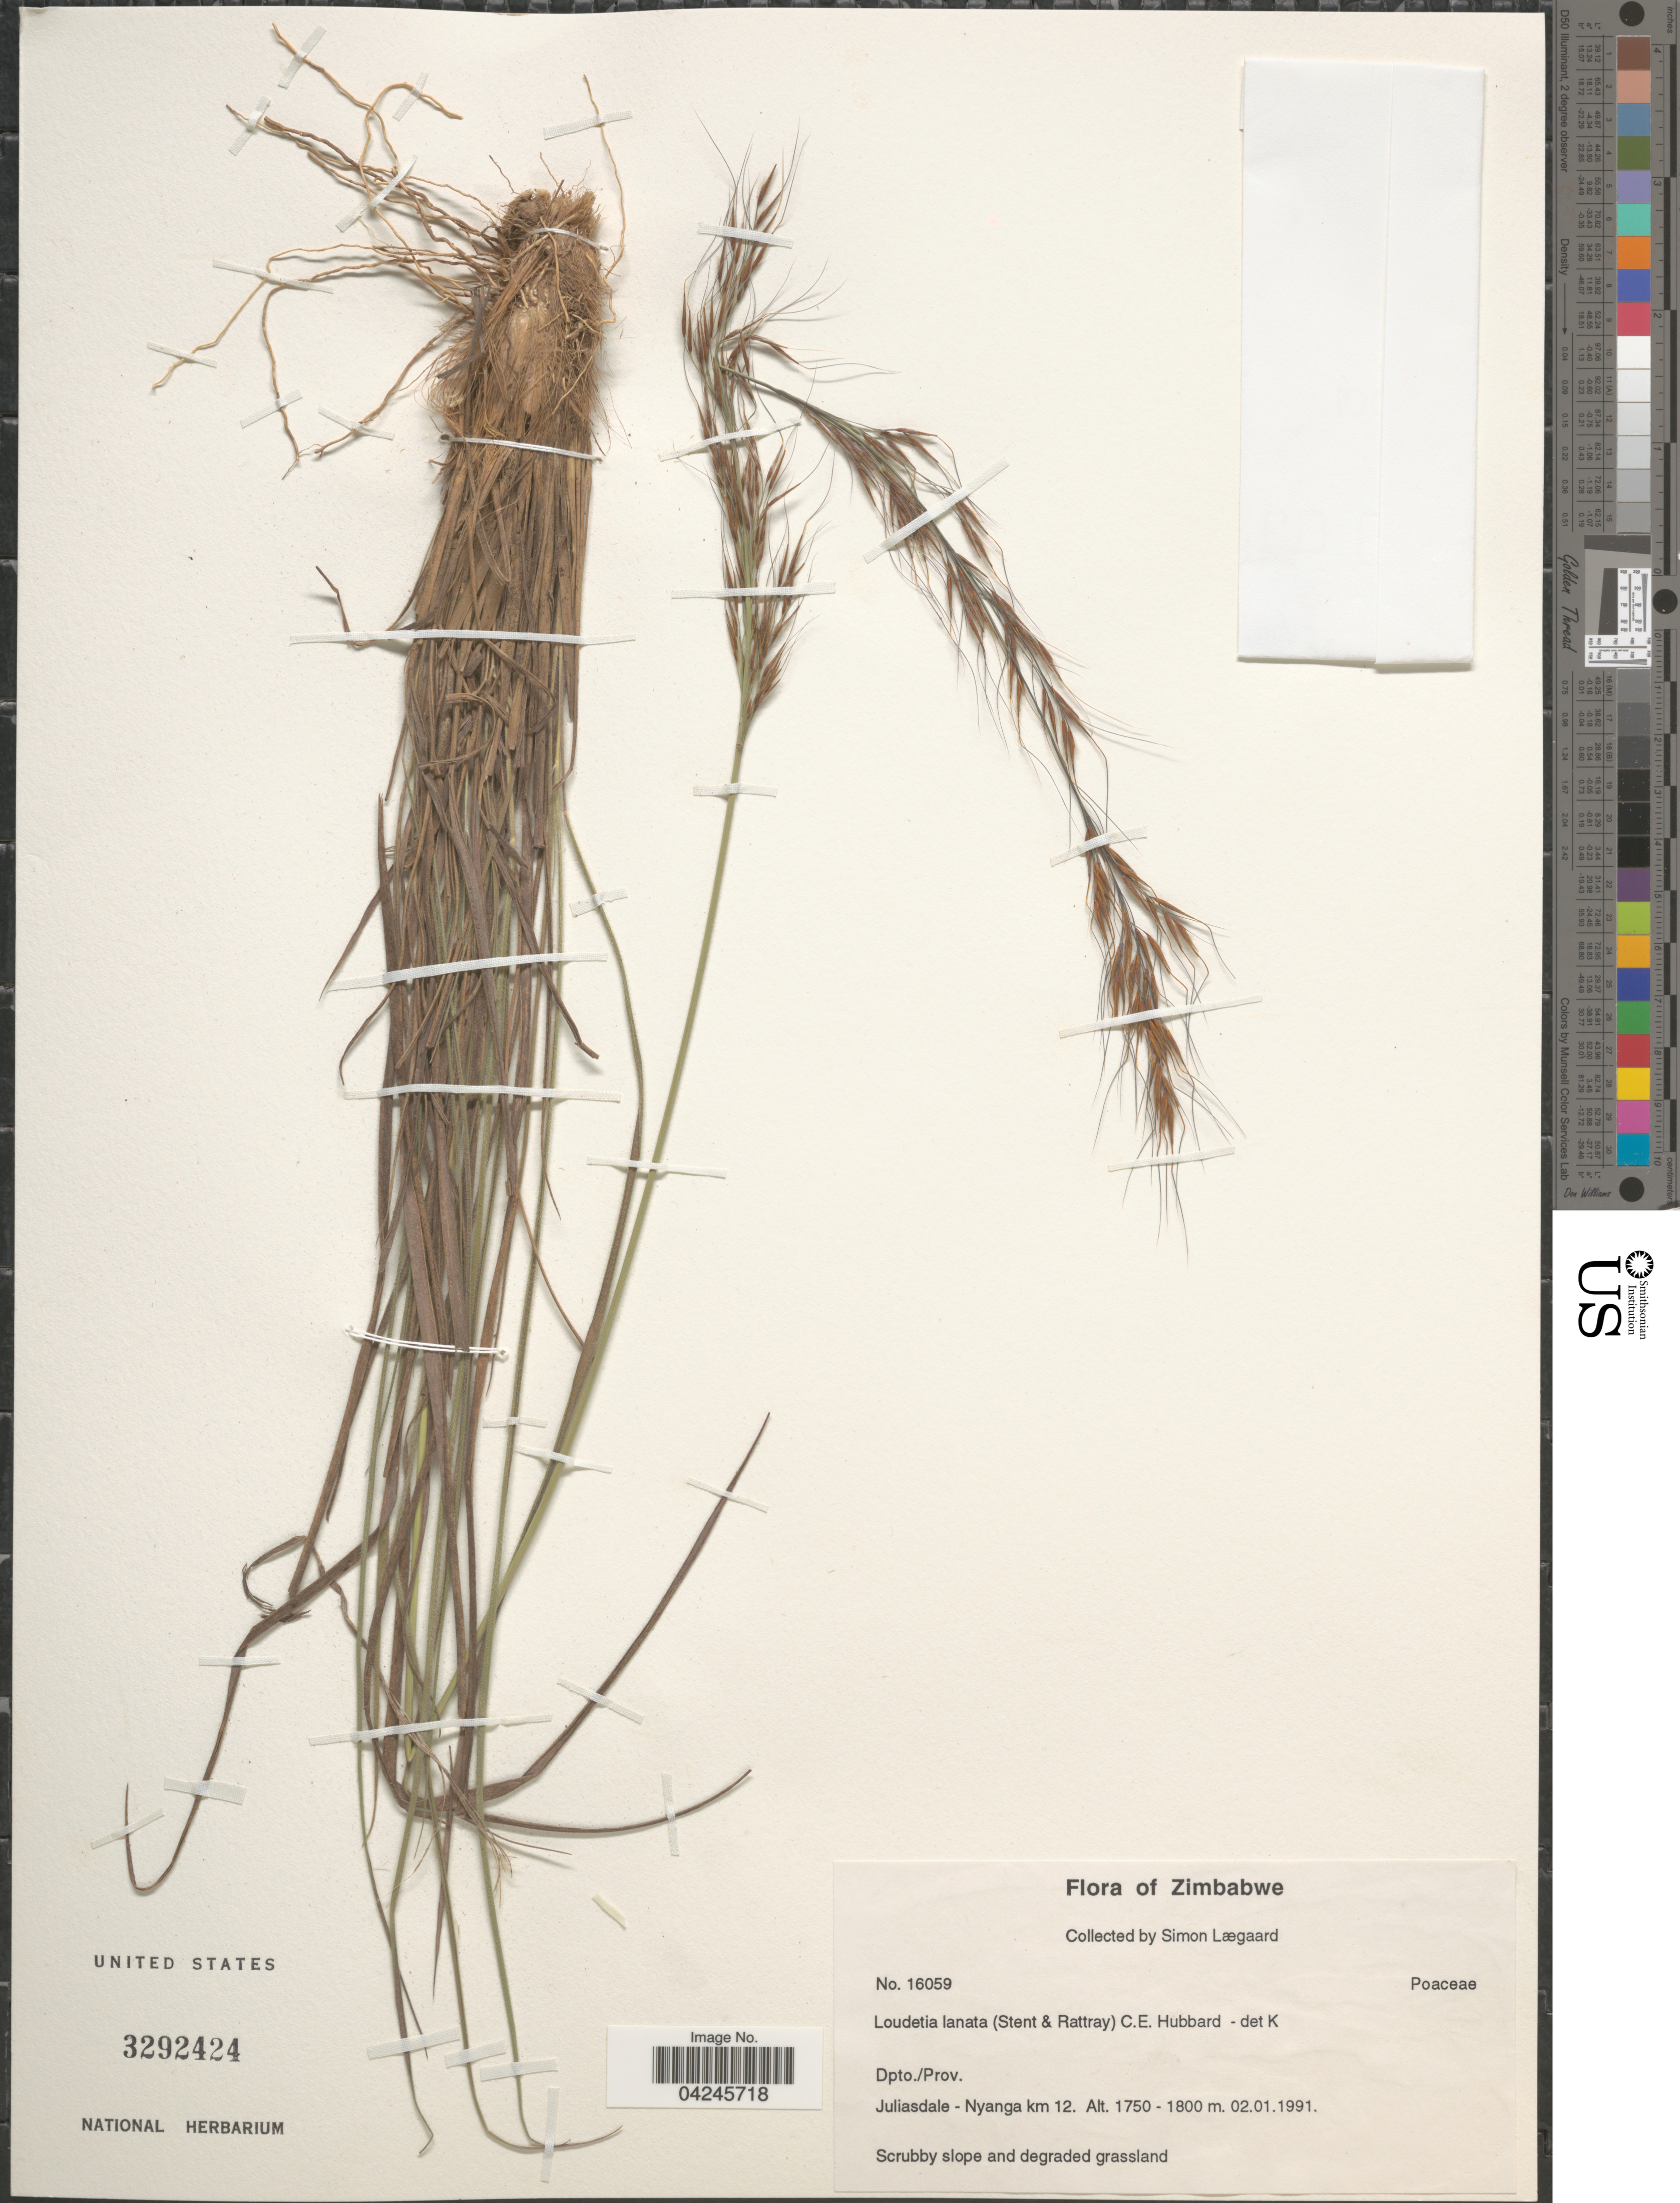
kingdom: Plantae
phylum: Tracheophyta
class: Liliopsida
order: Poales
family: Poaceae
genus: Loudetia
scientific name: Loudetia lanata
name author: (Stent & J.M. Rattray) C. E. Hubb.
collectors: S. Lægaard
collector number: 16059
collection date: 1991-01-02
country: Gabon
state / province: Nyanga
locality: Zimbabwe. Dpto./Prov. Juliasdale - Nyanga km 12.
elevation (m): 1750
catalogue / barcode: US 3292424